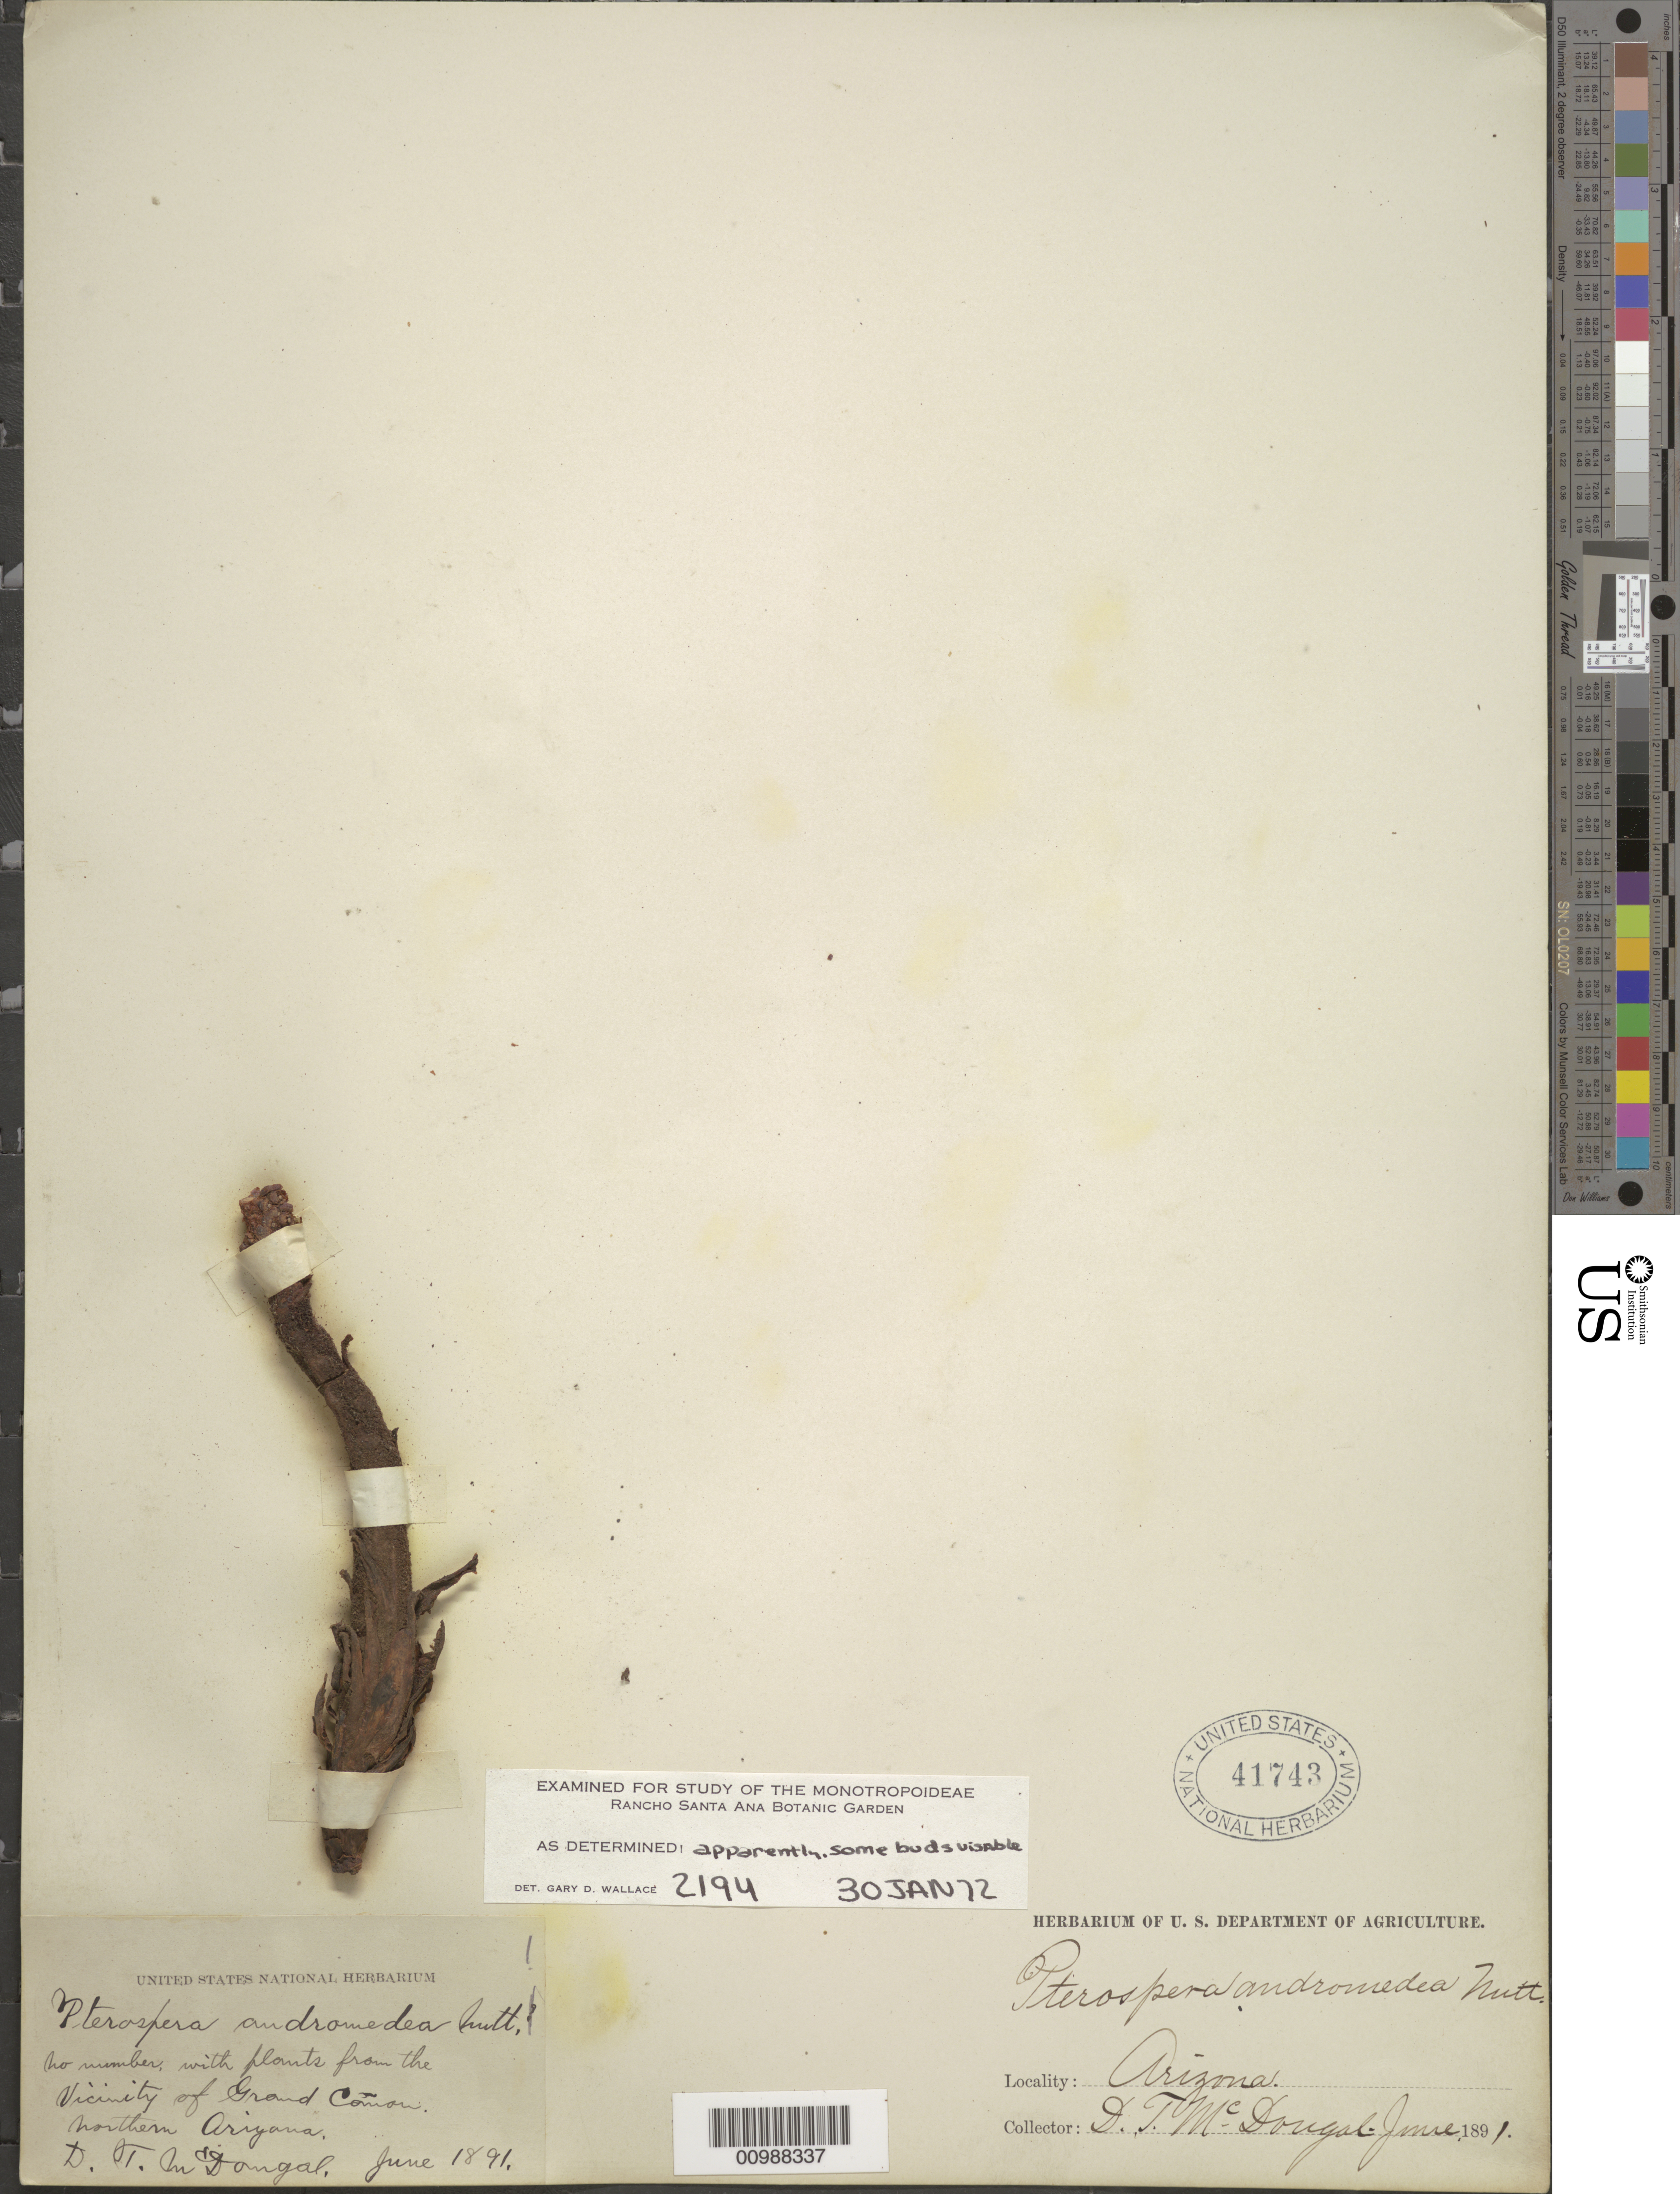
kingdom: Plantae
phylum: Tracheophyta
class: Magnoliopsida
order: Ericales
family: Ericaceae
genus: Pterospora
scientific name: Pterospora andromedea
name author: Nutt.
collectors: D. T. MacDougal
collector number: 1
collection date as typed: Jun 1891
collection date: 1891-06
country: United States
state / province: Arizona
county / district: Coconino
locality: Vicinity of Grand Canyon, northern Arizona.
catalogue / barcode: US 41743